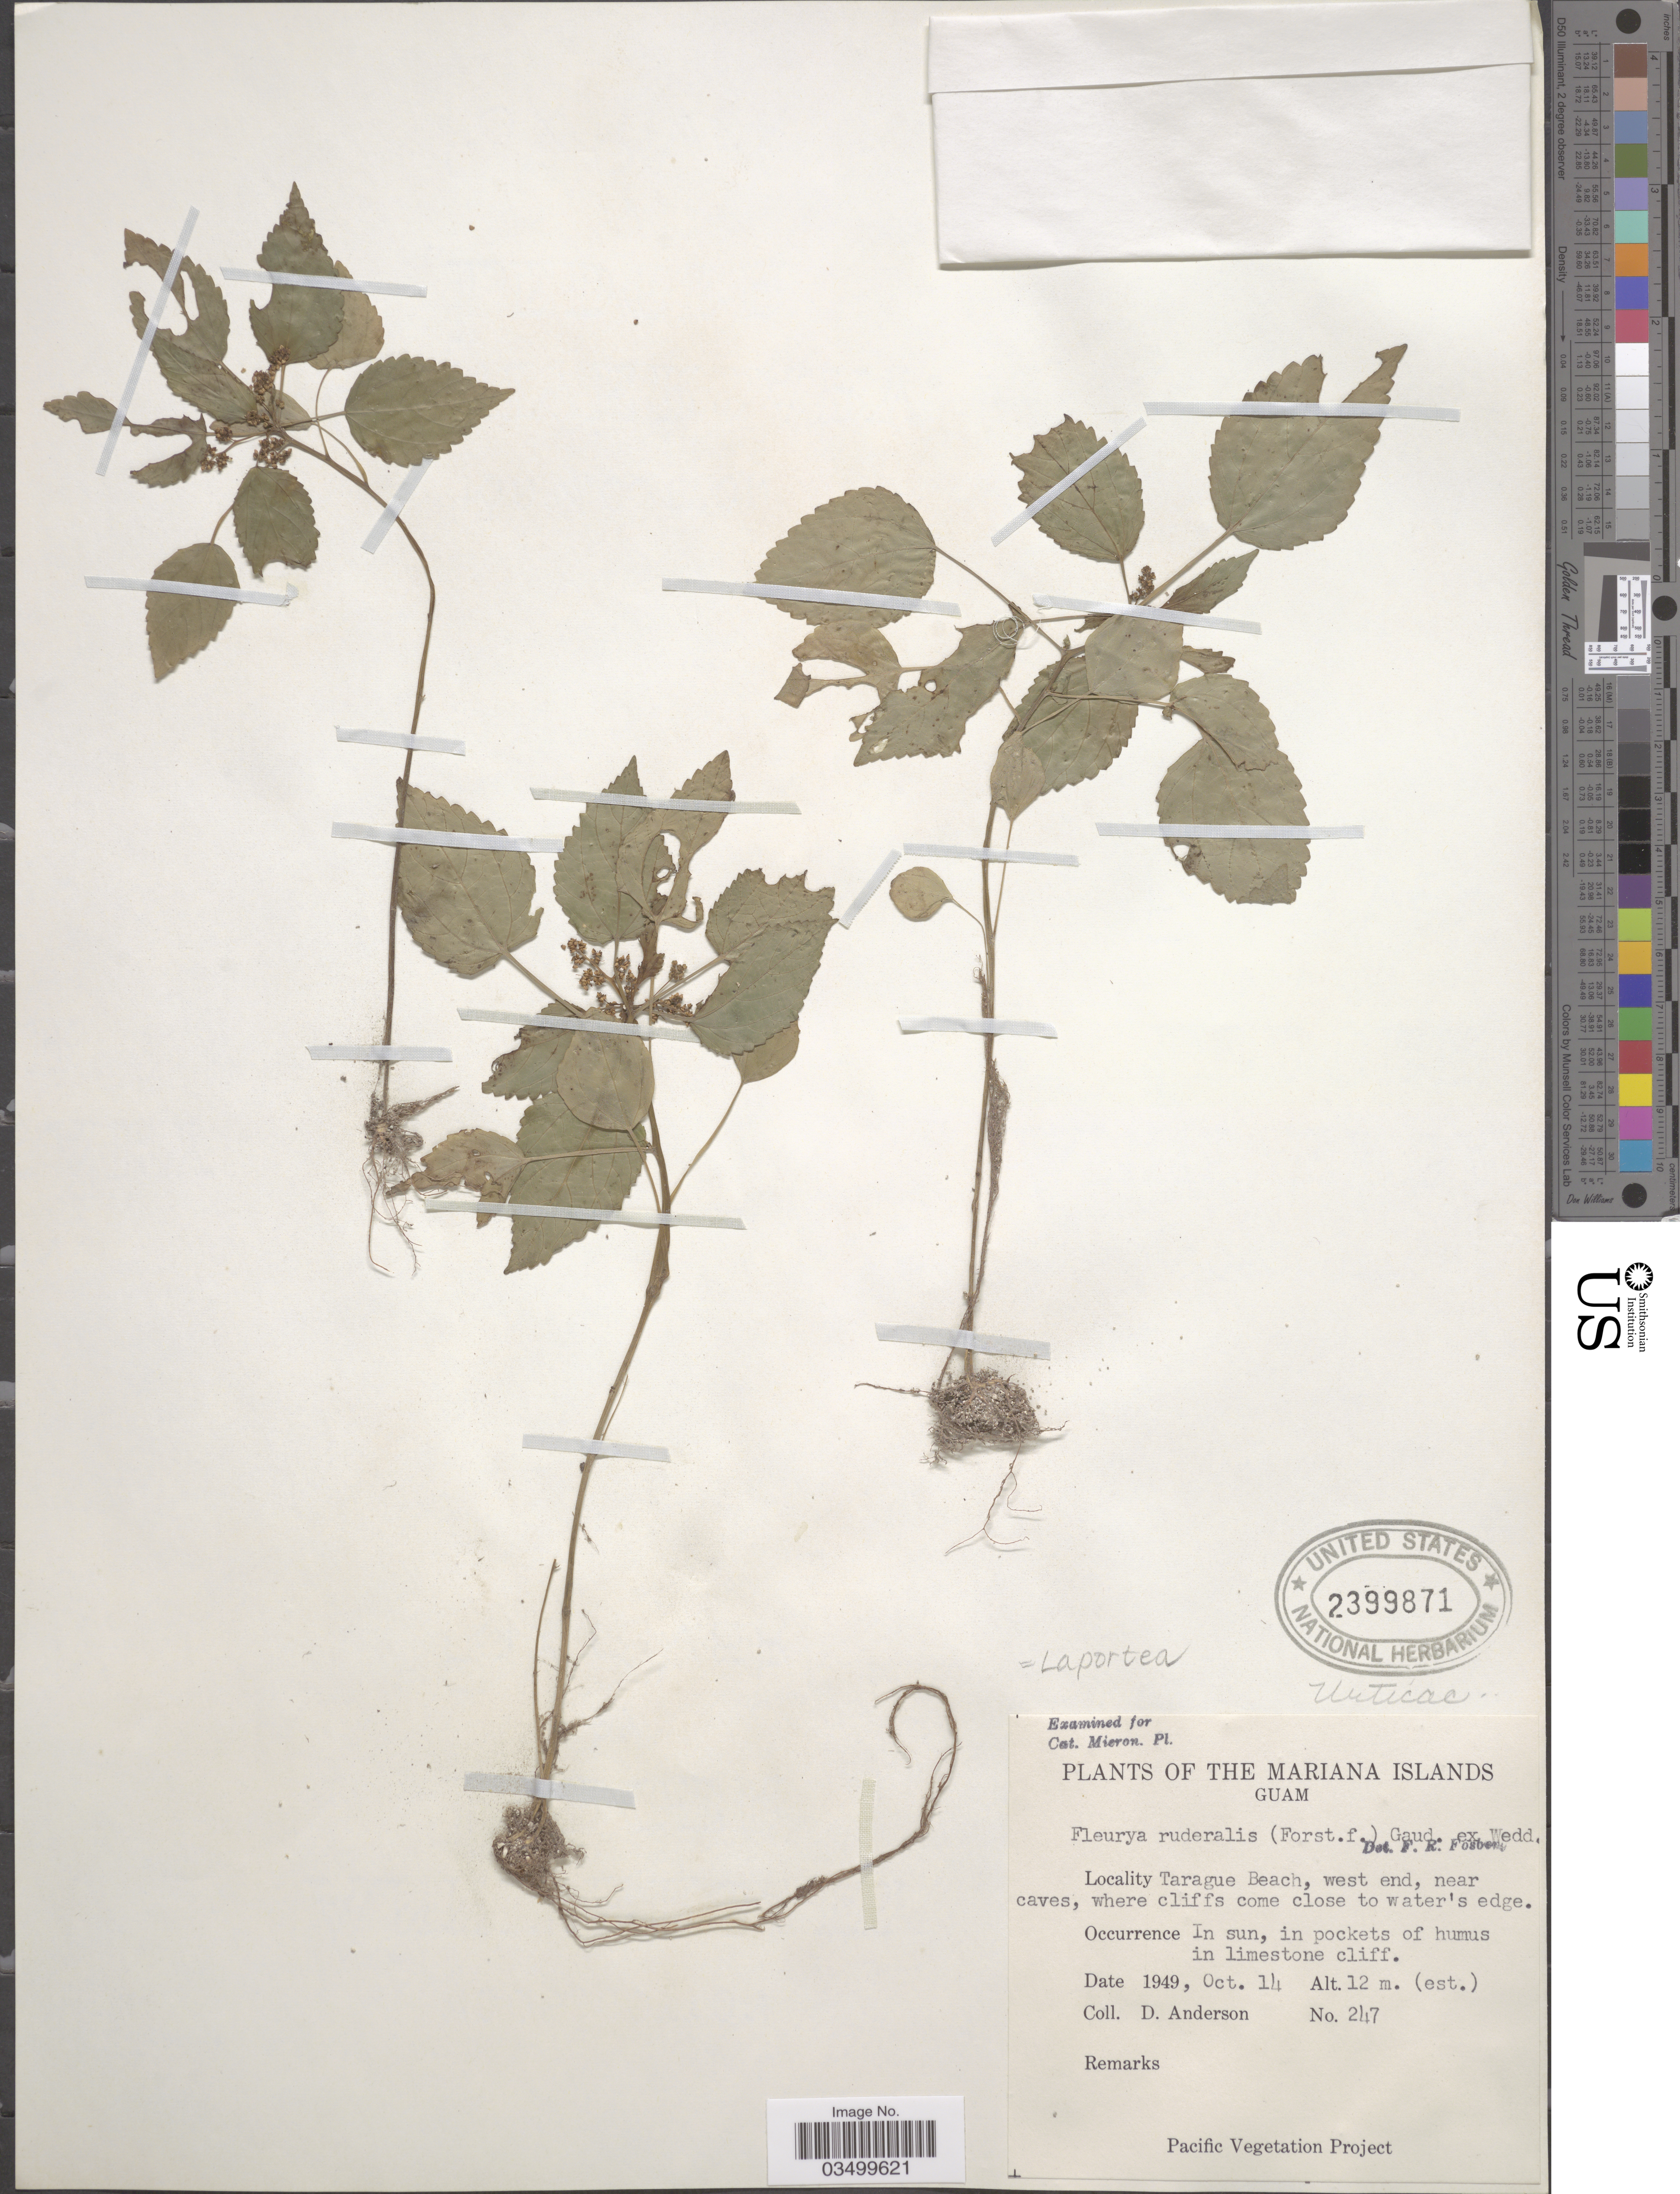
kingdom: Plantae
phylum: Tracheophyta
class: Magnoliopsida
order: Rosales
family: Urticaceae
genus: Laportea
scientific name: Laportea ruderalis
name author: (G. Forst.) Chew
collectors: D. Anderson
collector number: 247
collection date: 1949-10-14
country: Guam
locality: Mariana Islands. Tarague Beach, west end, near caves, where cliffs come close to water's edge.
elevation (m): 12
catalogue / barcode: US 2399871